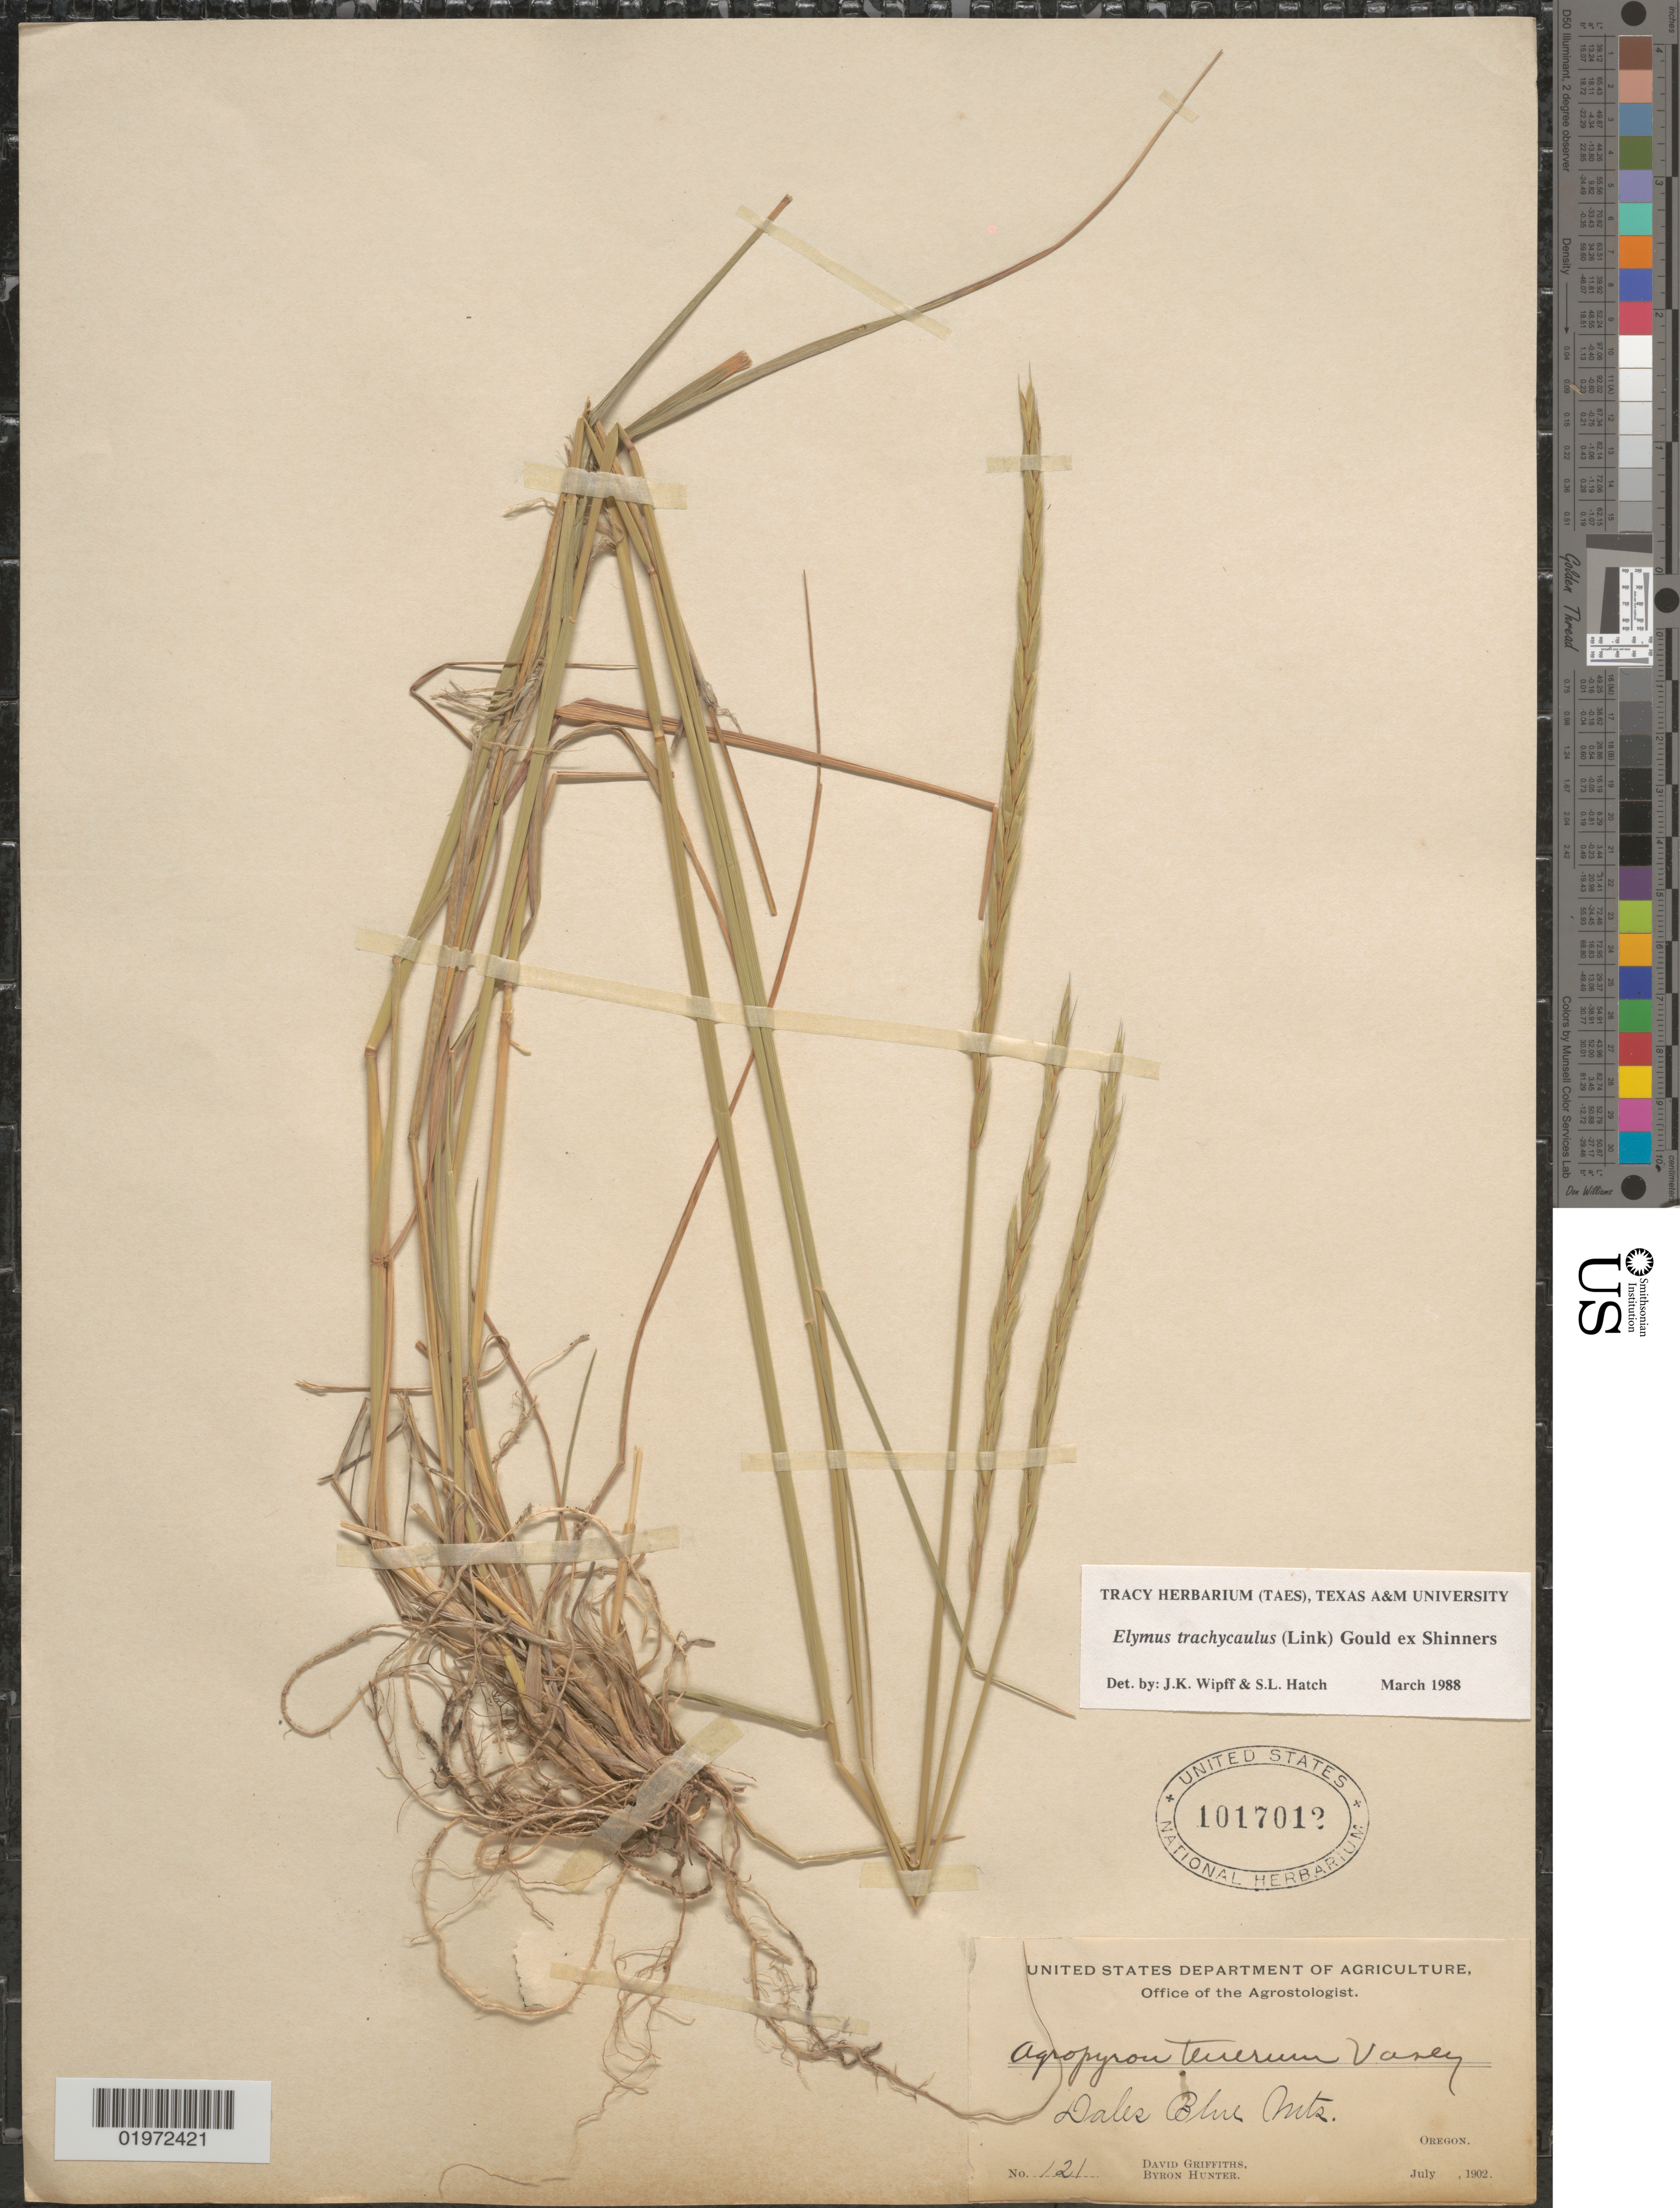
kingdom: Plantae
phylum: Tracheophyta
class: Liliopsida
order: Poales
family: Poaceae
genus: Elymus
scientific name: Elymus trachycaulus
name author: (Link) Gould ex Shinners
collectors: D. Griffiths & B. Hunter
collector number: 121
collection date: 1902-07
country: United States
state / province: Oregon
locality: Dales Blue Mts.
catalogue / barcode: US 1017012